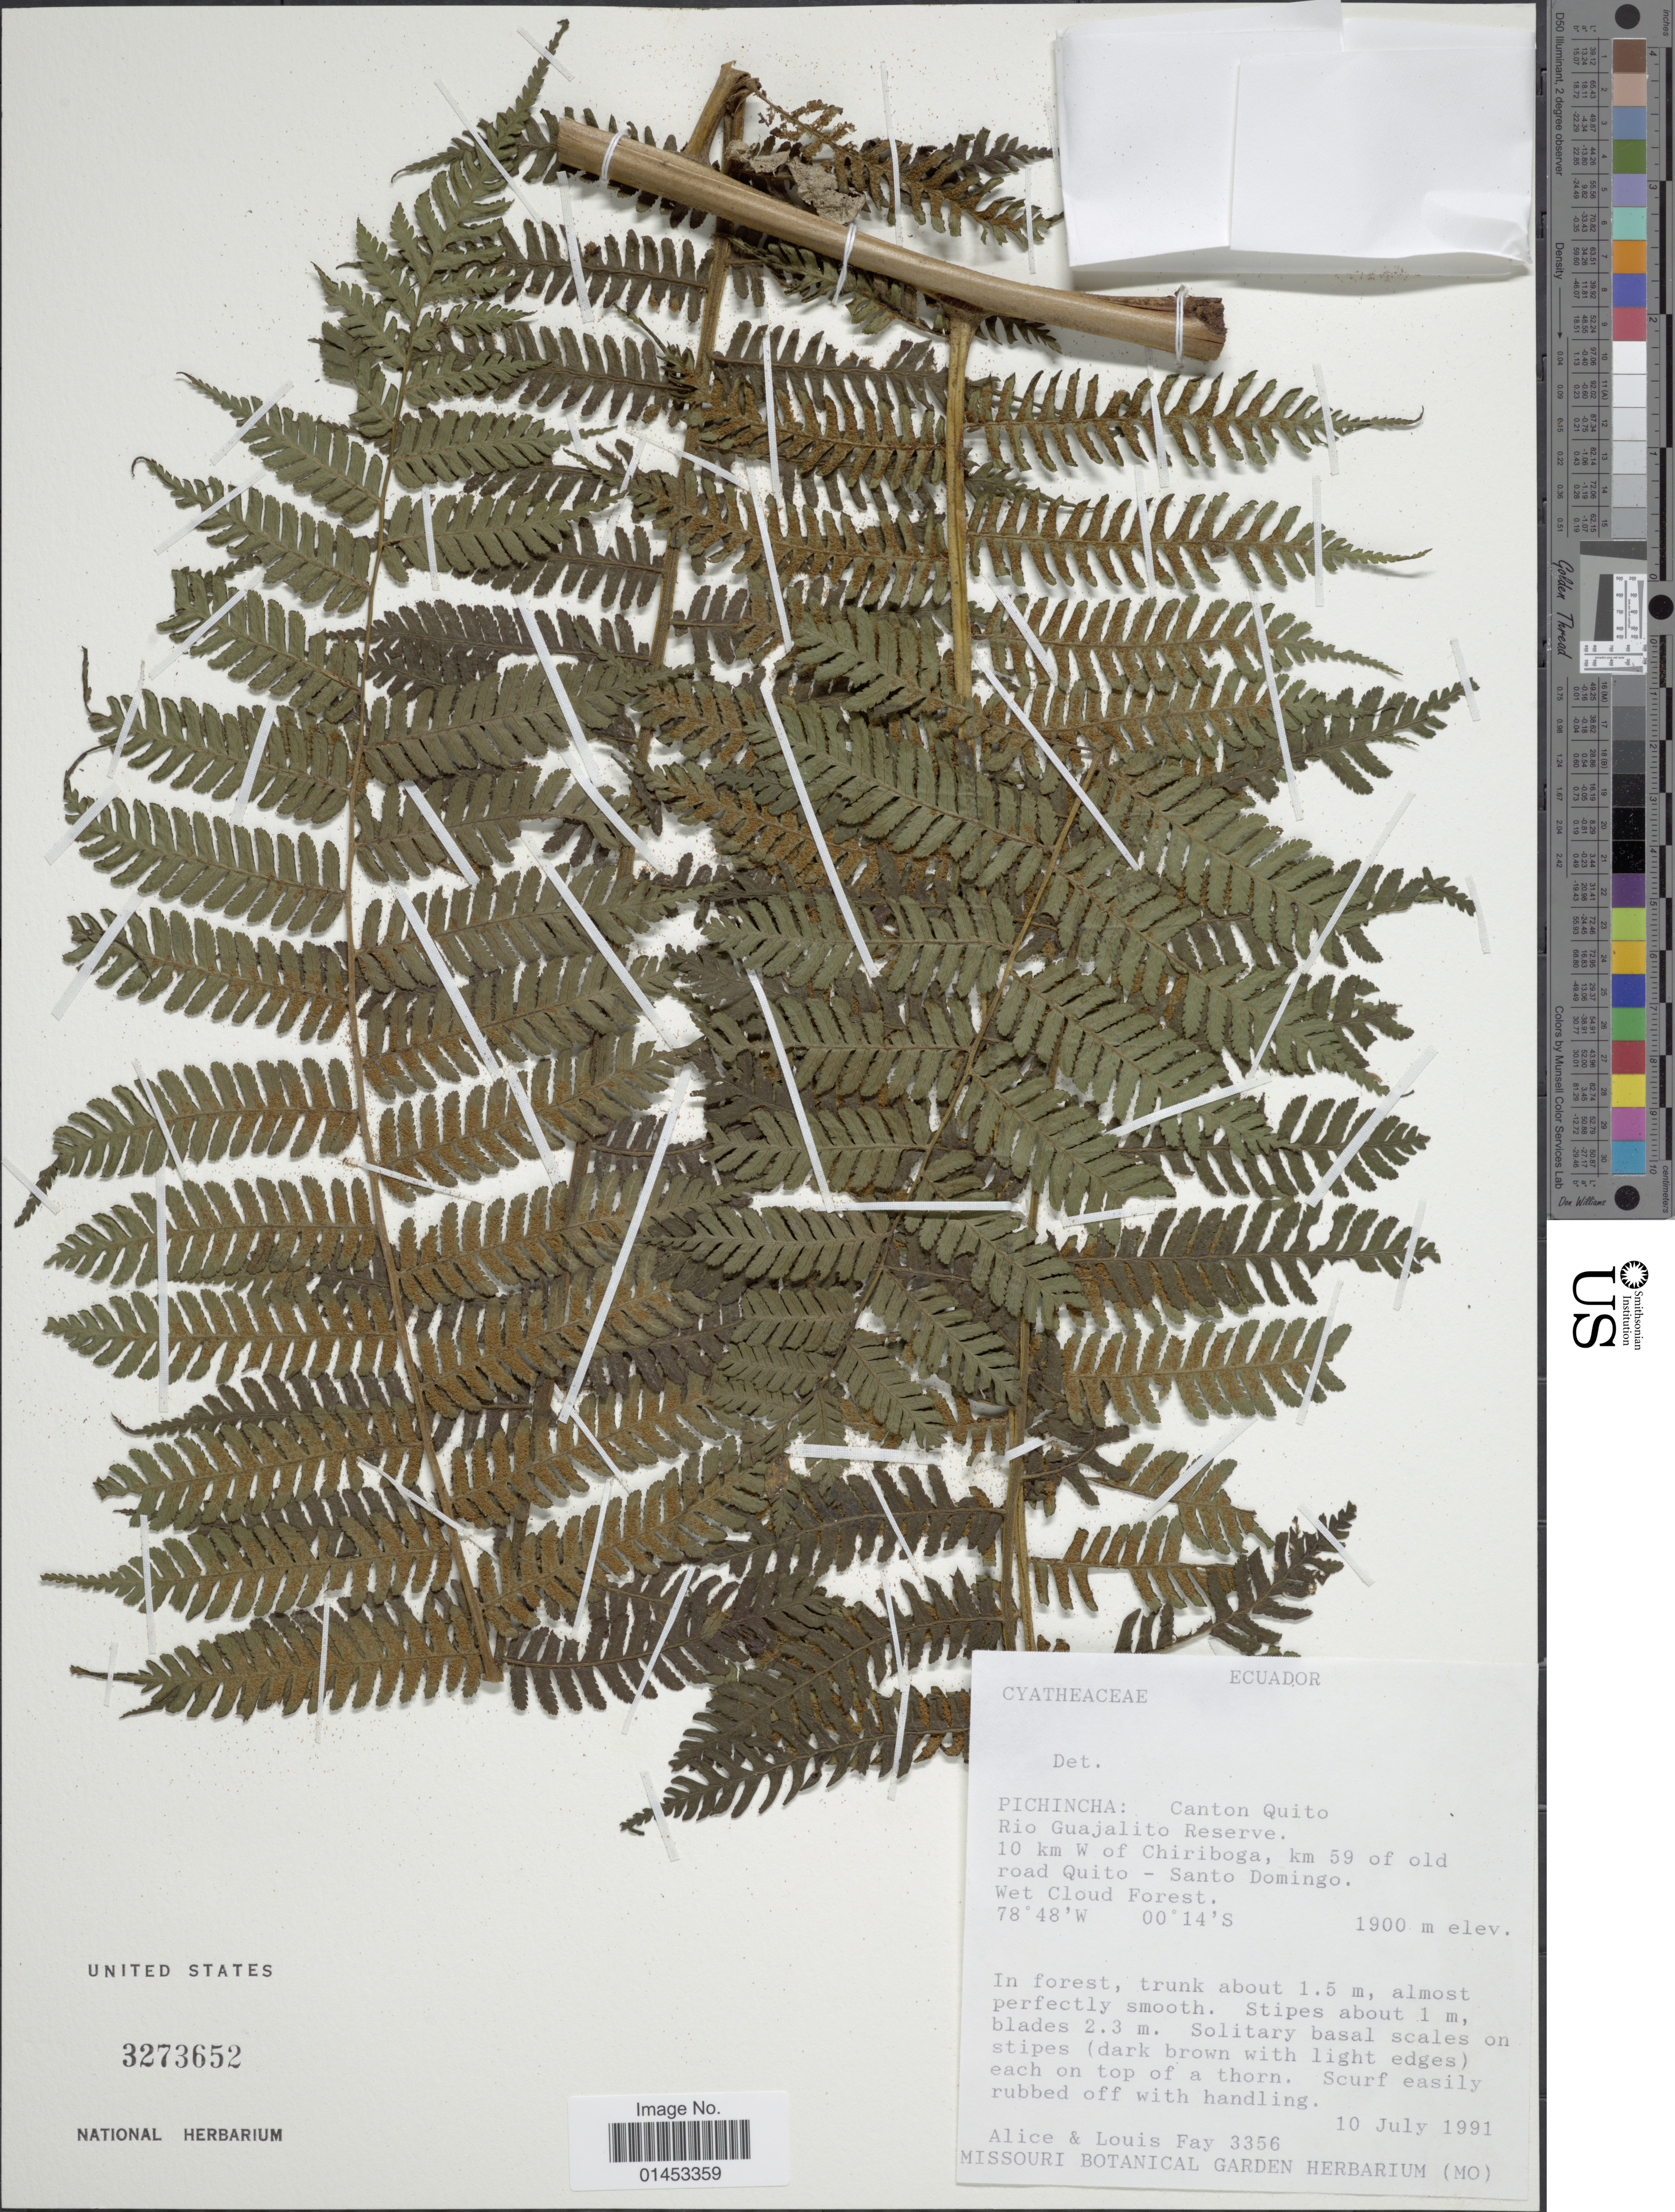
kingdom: Plantae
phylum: Tracheophyta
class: Polypodiopsida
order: Cyatheales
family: Cyatheaceae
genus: Cyathea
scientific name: Cyathea sp.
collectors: A. Fay & L. Fay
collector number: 3356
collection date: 1991-07-10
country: Ecuador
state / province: Pichincha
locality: Pichincha: Canton Quito, Rio Guajalito reserve, 10km W of Chiriboga, km 59 of old road QUito-SAnto Domingo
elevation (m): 1900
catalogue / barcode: US 3273652